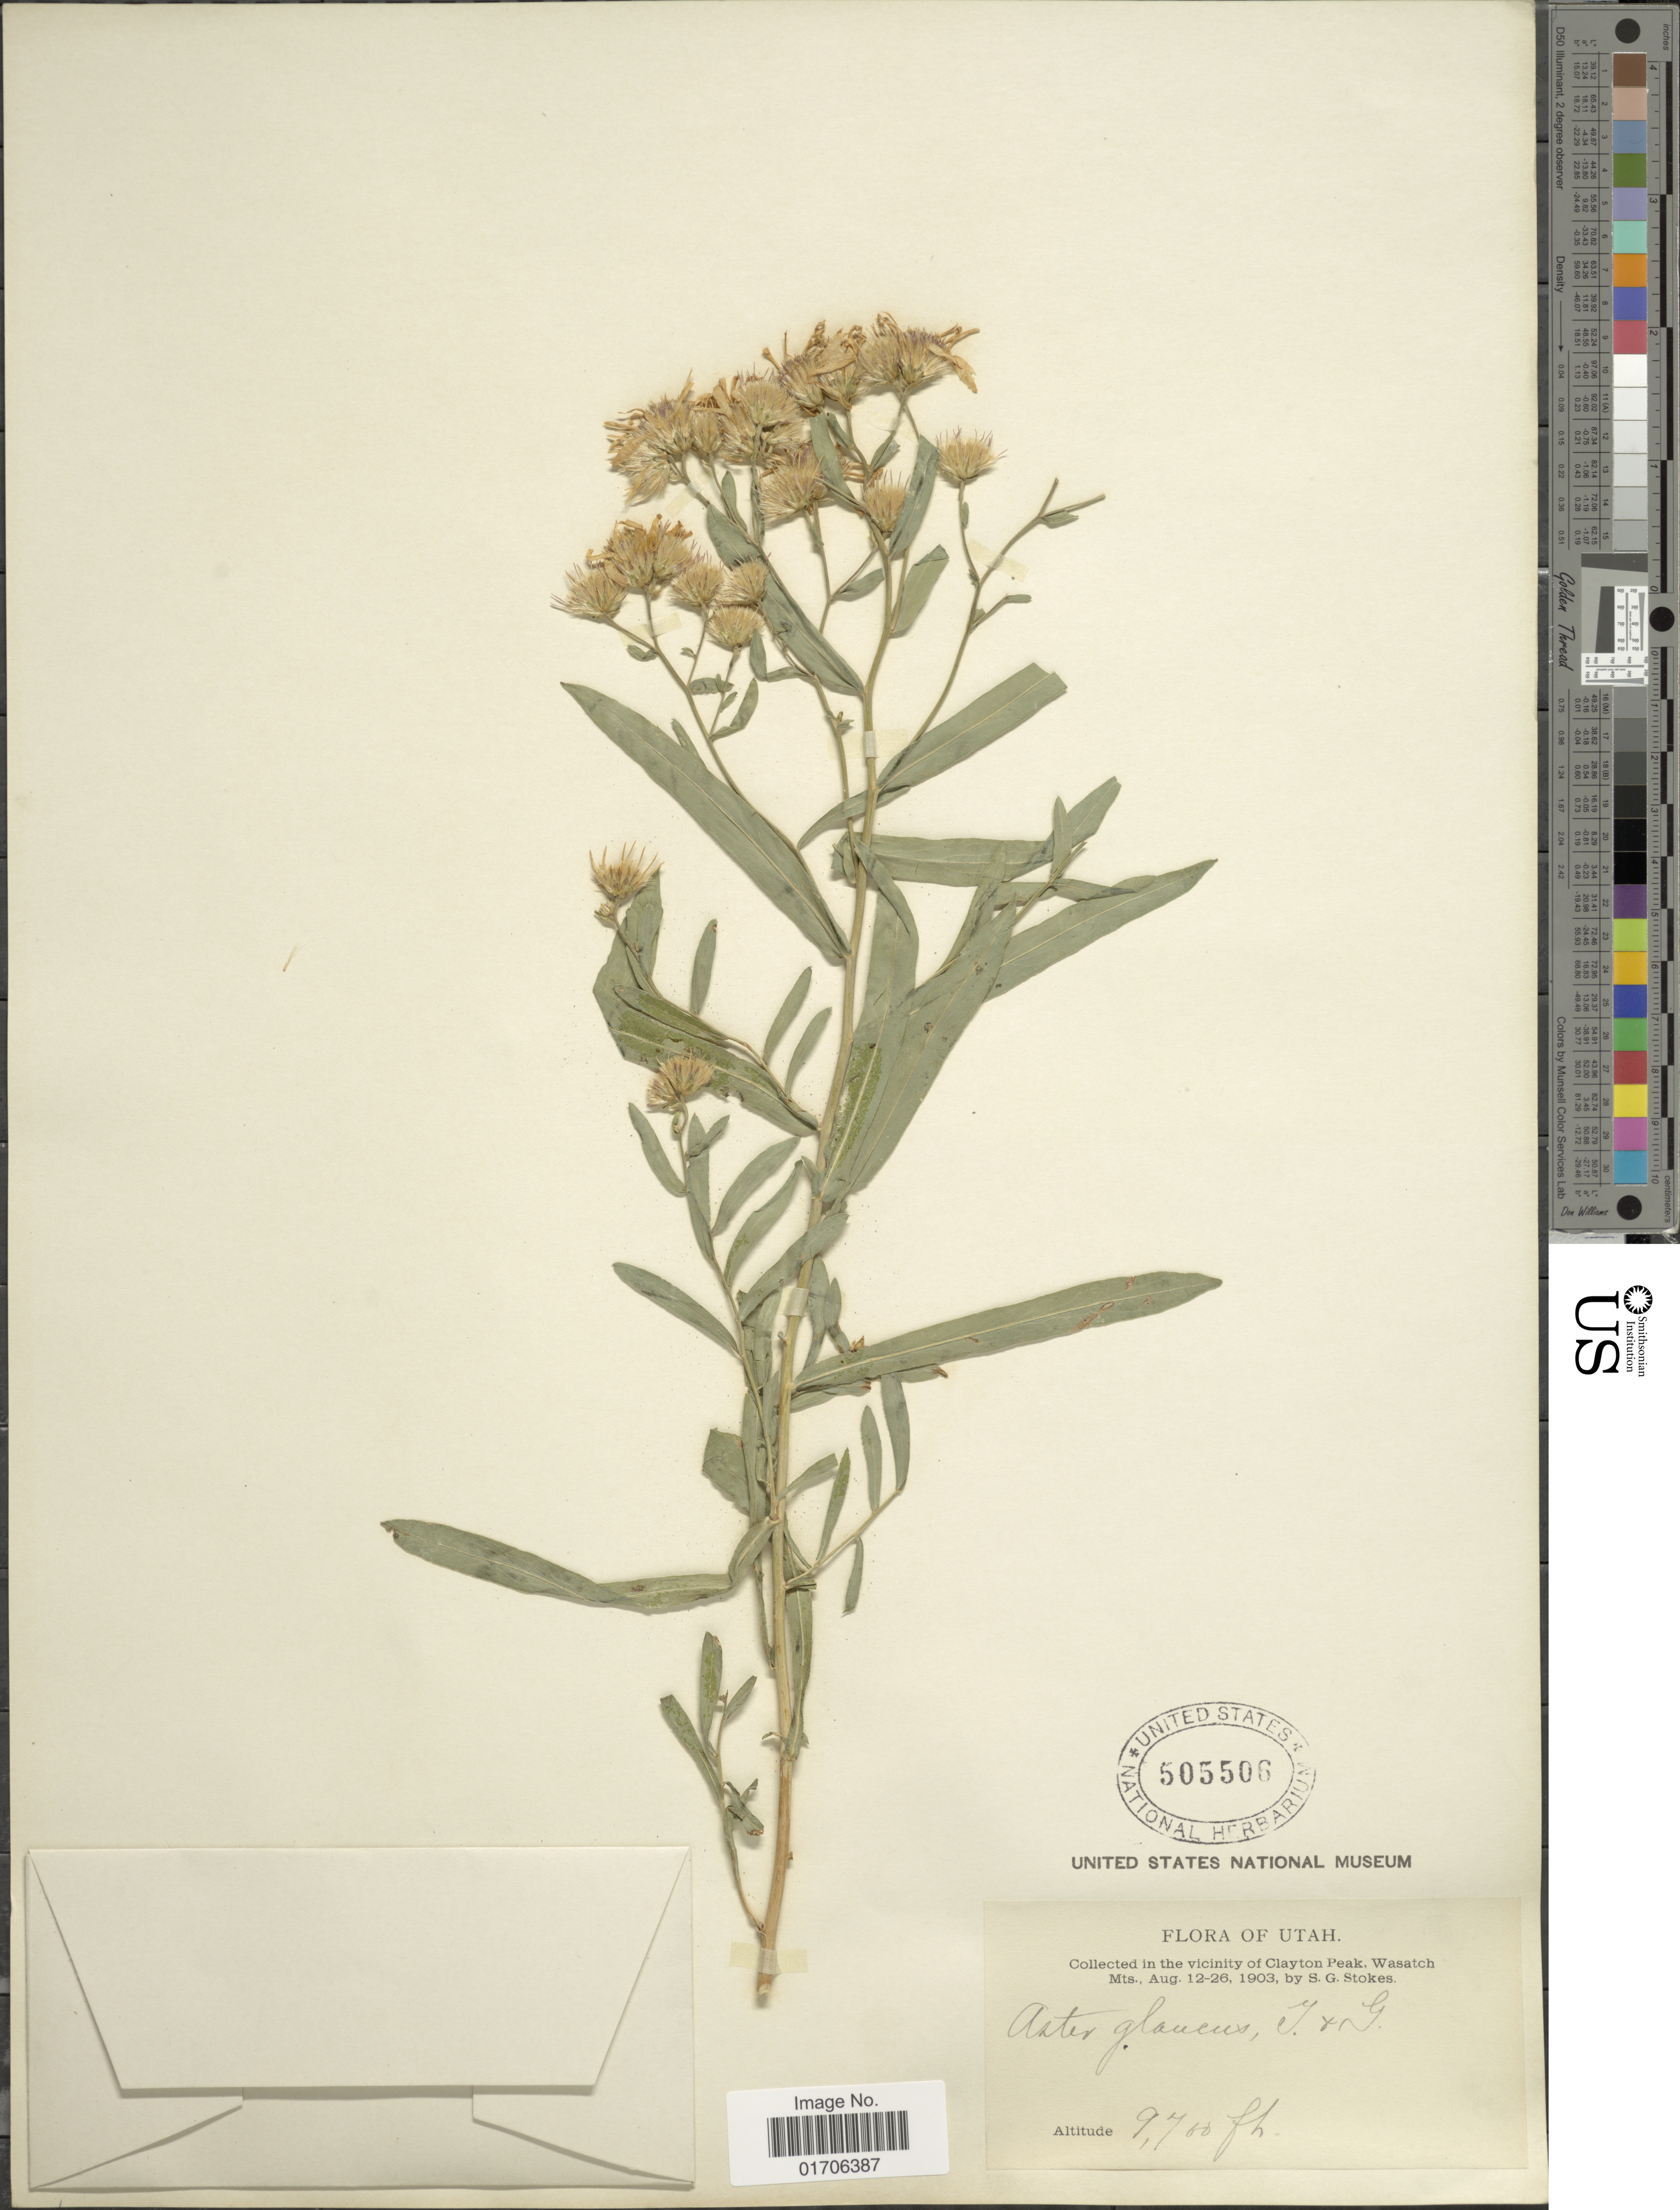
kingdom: Plantae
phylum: Tracheophyta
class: Magnoliopsida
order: Asterales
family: Asteraceae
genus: Eurybia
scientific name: Eurybia glauca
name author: (Nutt.) G.L. Nesom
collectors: S. G. Stokes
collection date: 1903-08-12/1903-08-26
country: United States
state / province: Utah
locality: Utah. In the vicinity of Clayton Peak, Wasatch Mts.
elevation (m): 2957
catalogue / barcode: US 505506